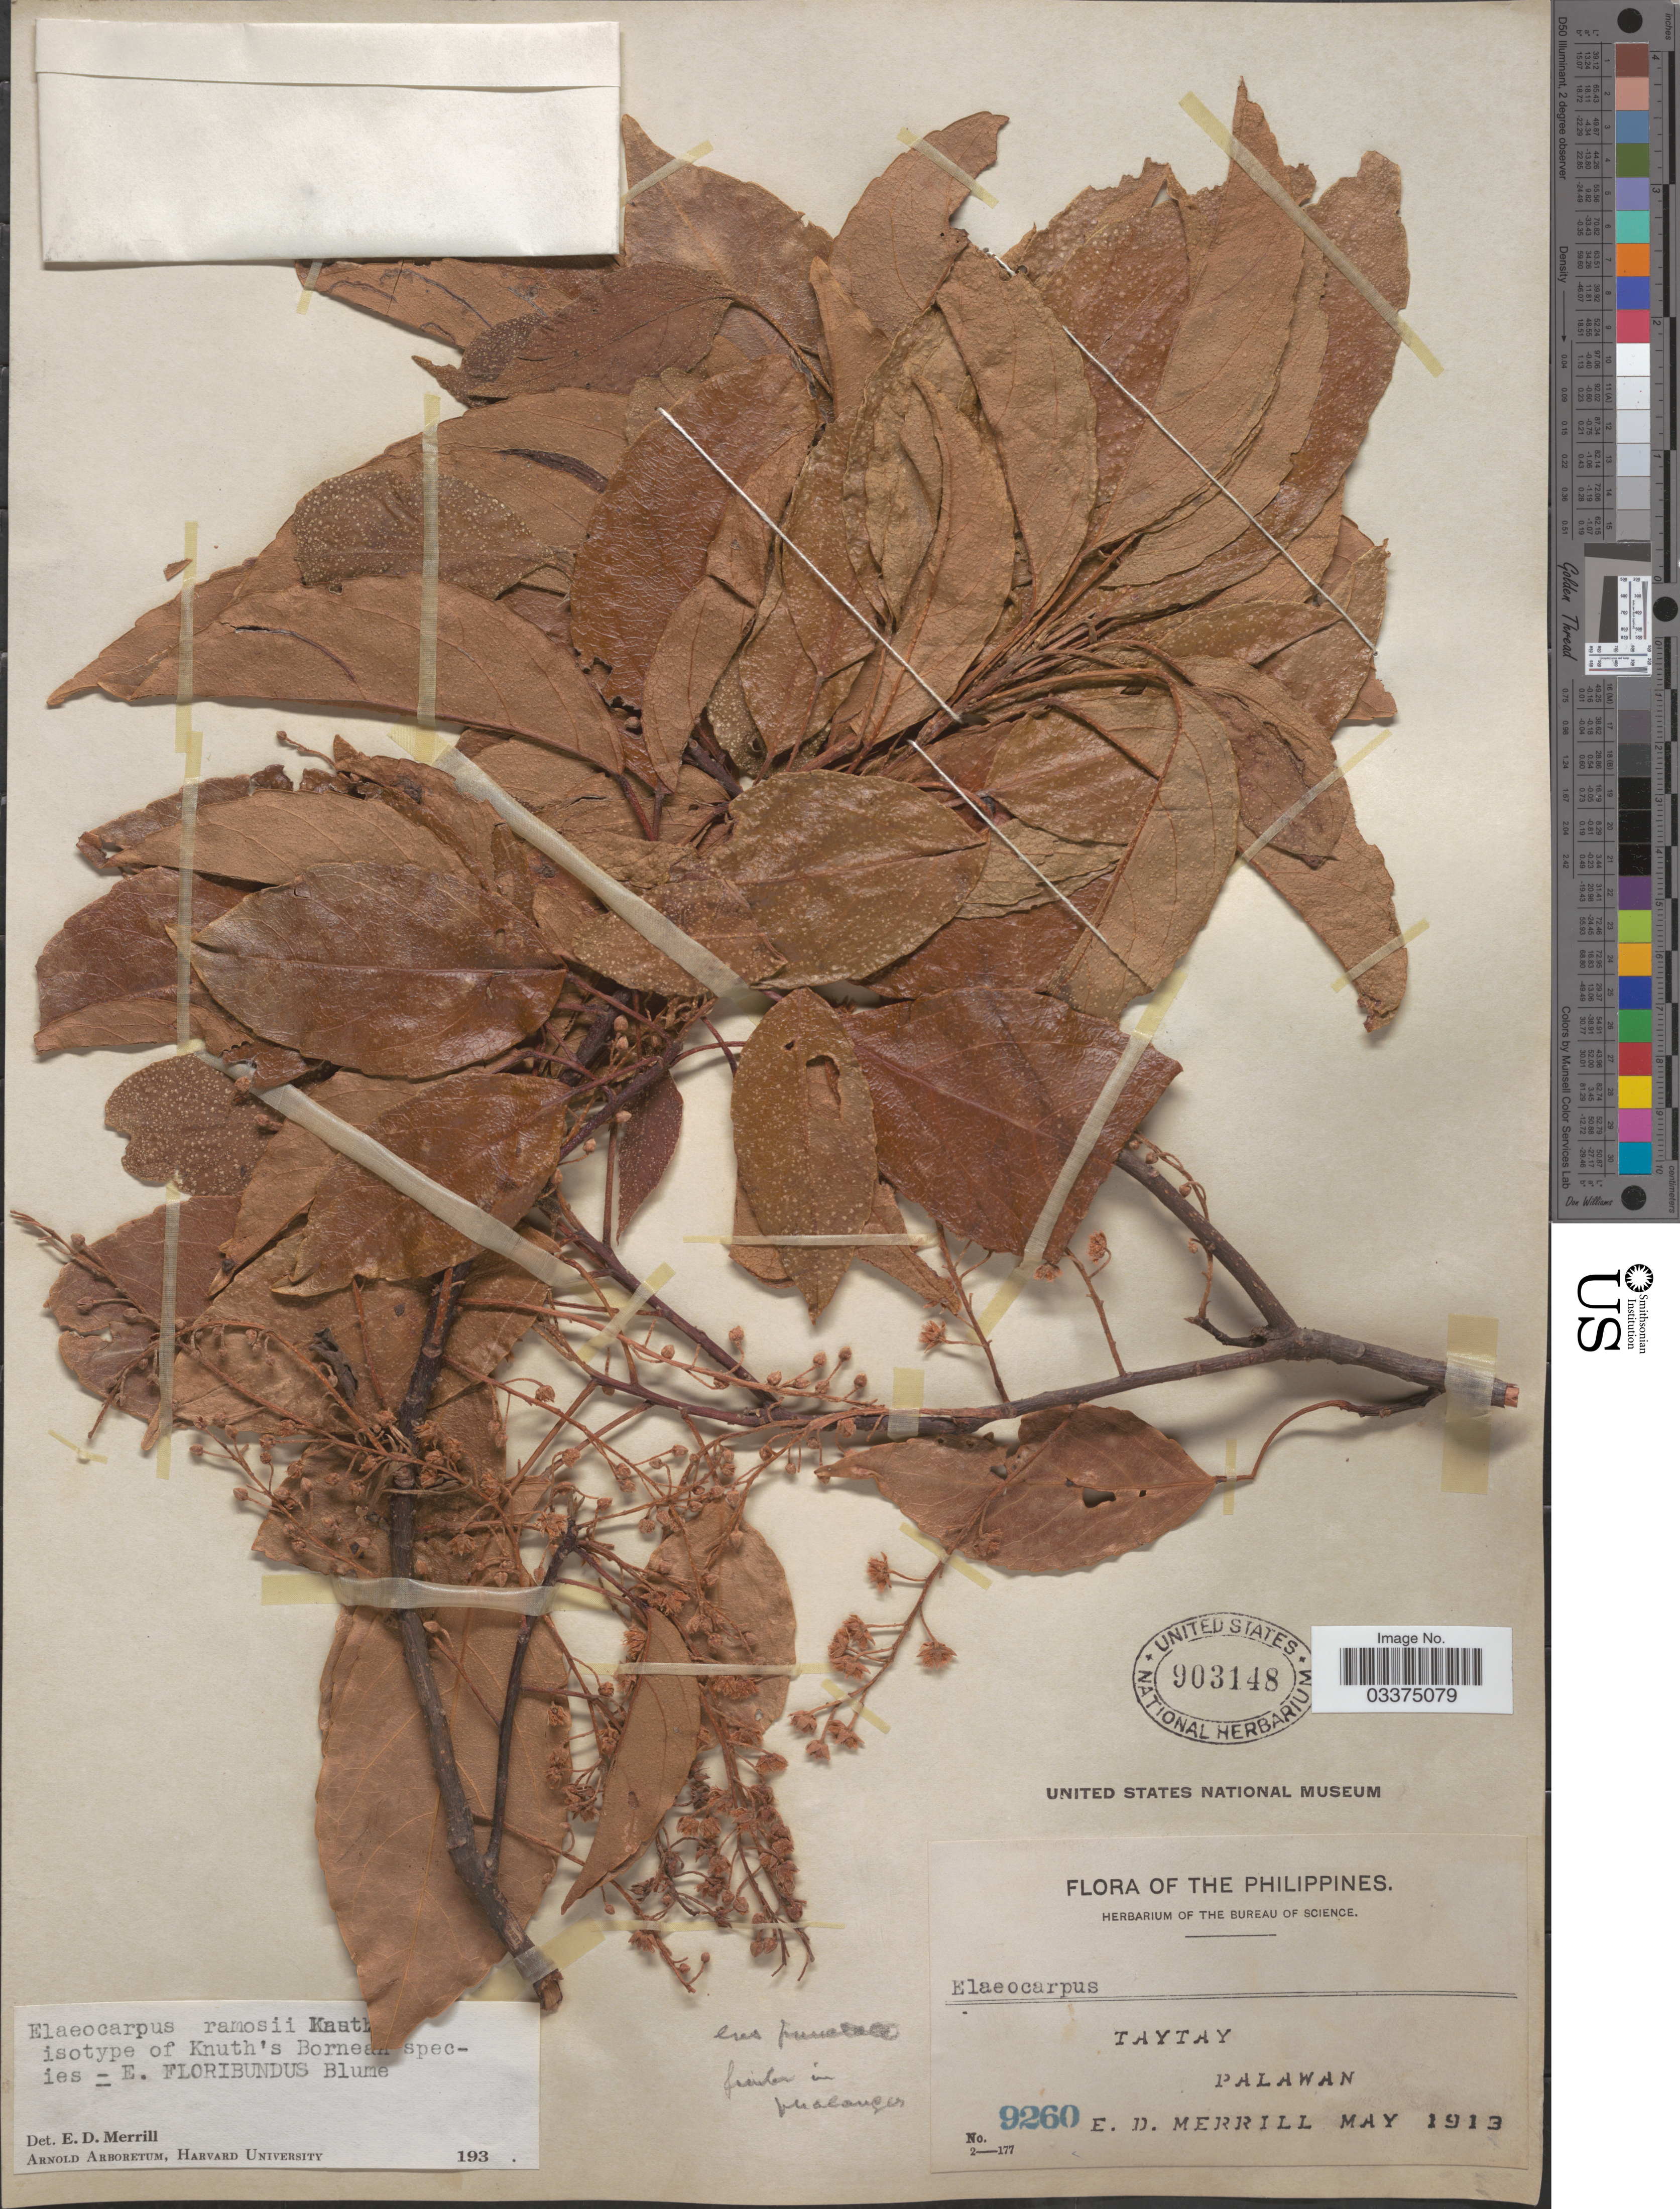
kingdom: Plantae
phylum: Tracheophyta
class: Magnoliopsida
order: Oxalidales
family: Elaeocarpaceae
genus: Elaeocarpus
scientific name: Elaeocarpus ramosii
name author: R. Knuth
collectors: E. D. Merrill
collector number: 9260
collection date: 1913-05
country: Philippines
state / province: Mimaropa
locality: Taytay, Palawan.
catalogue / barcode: US 903148